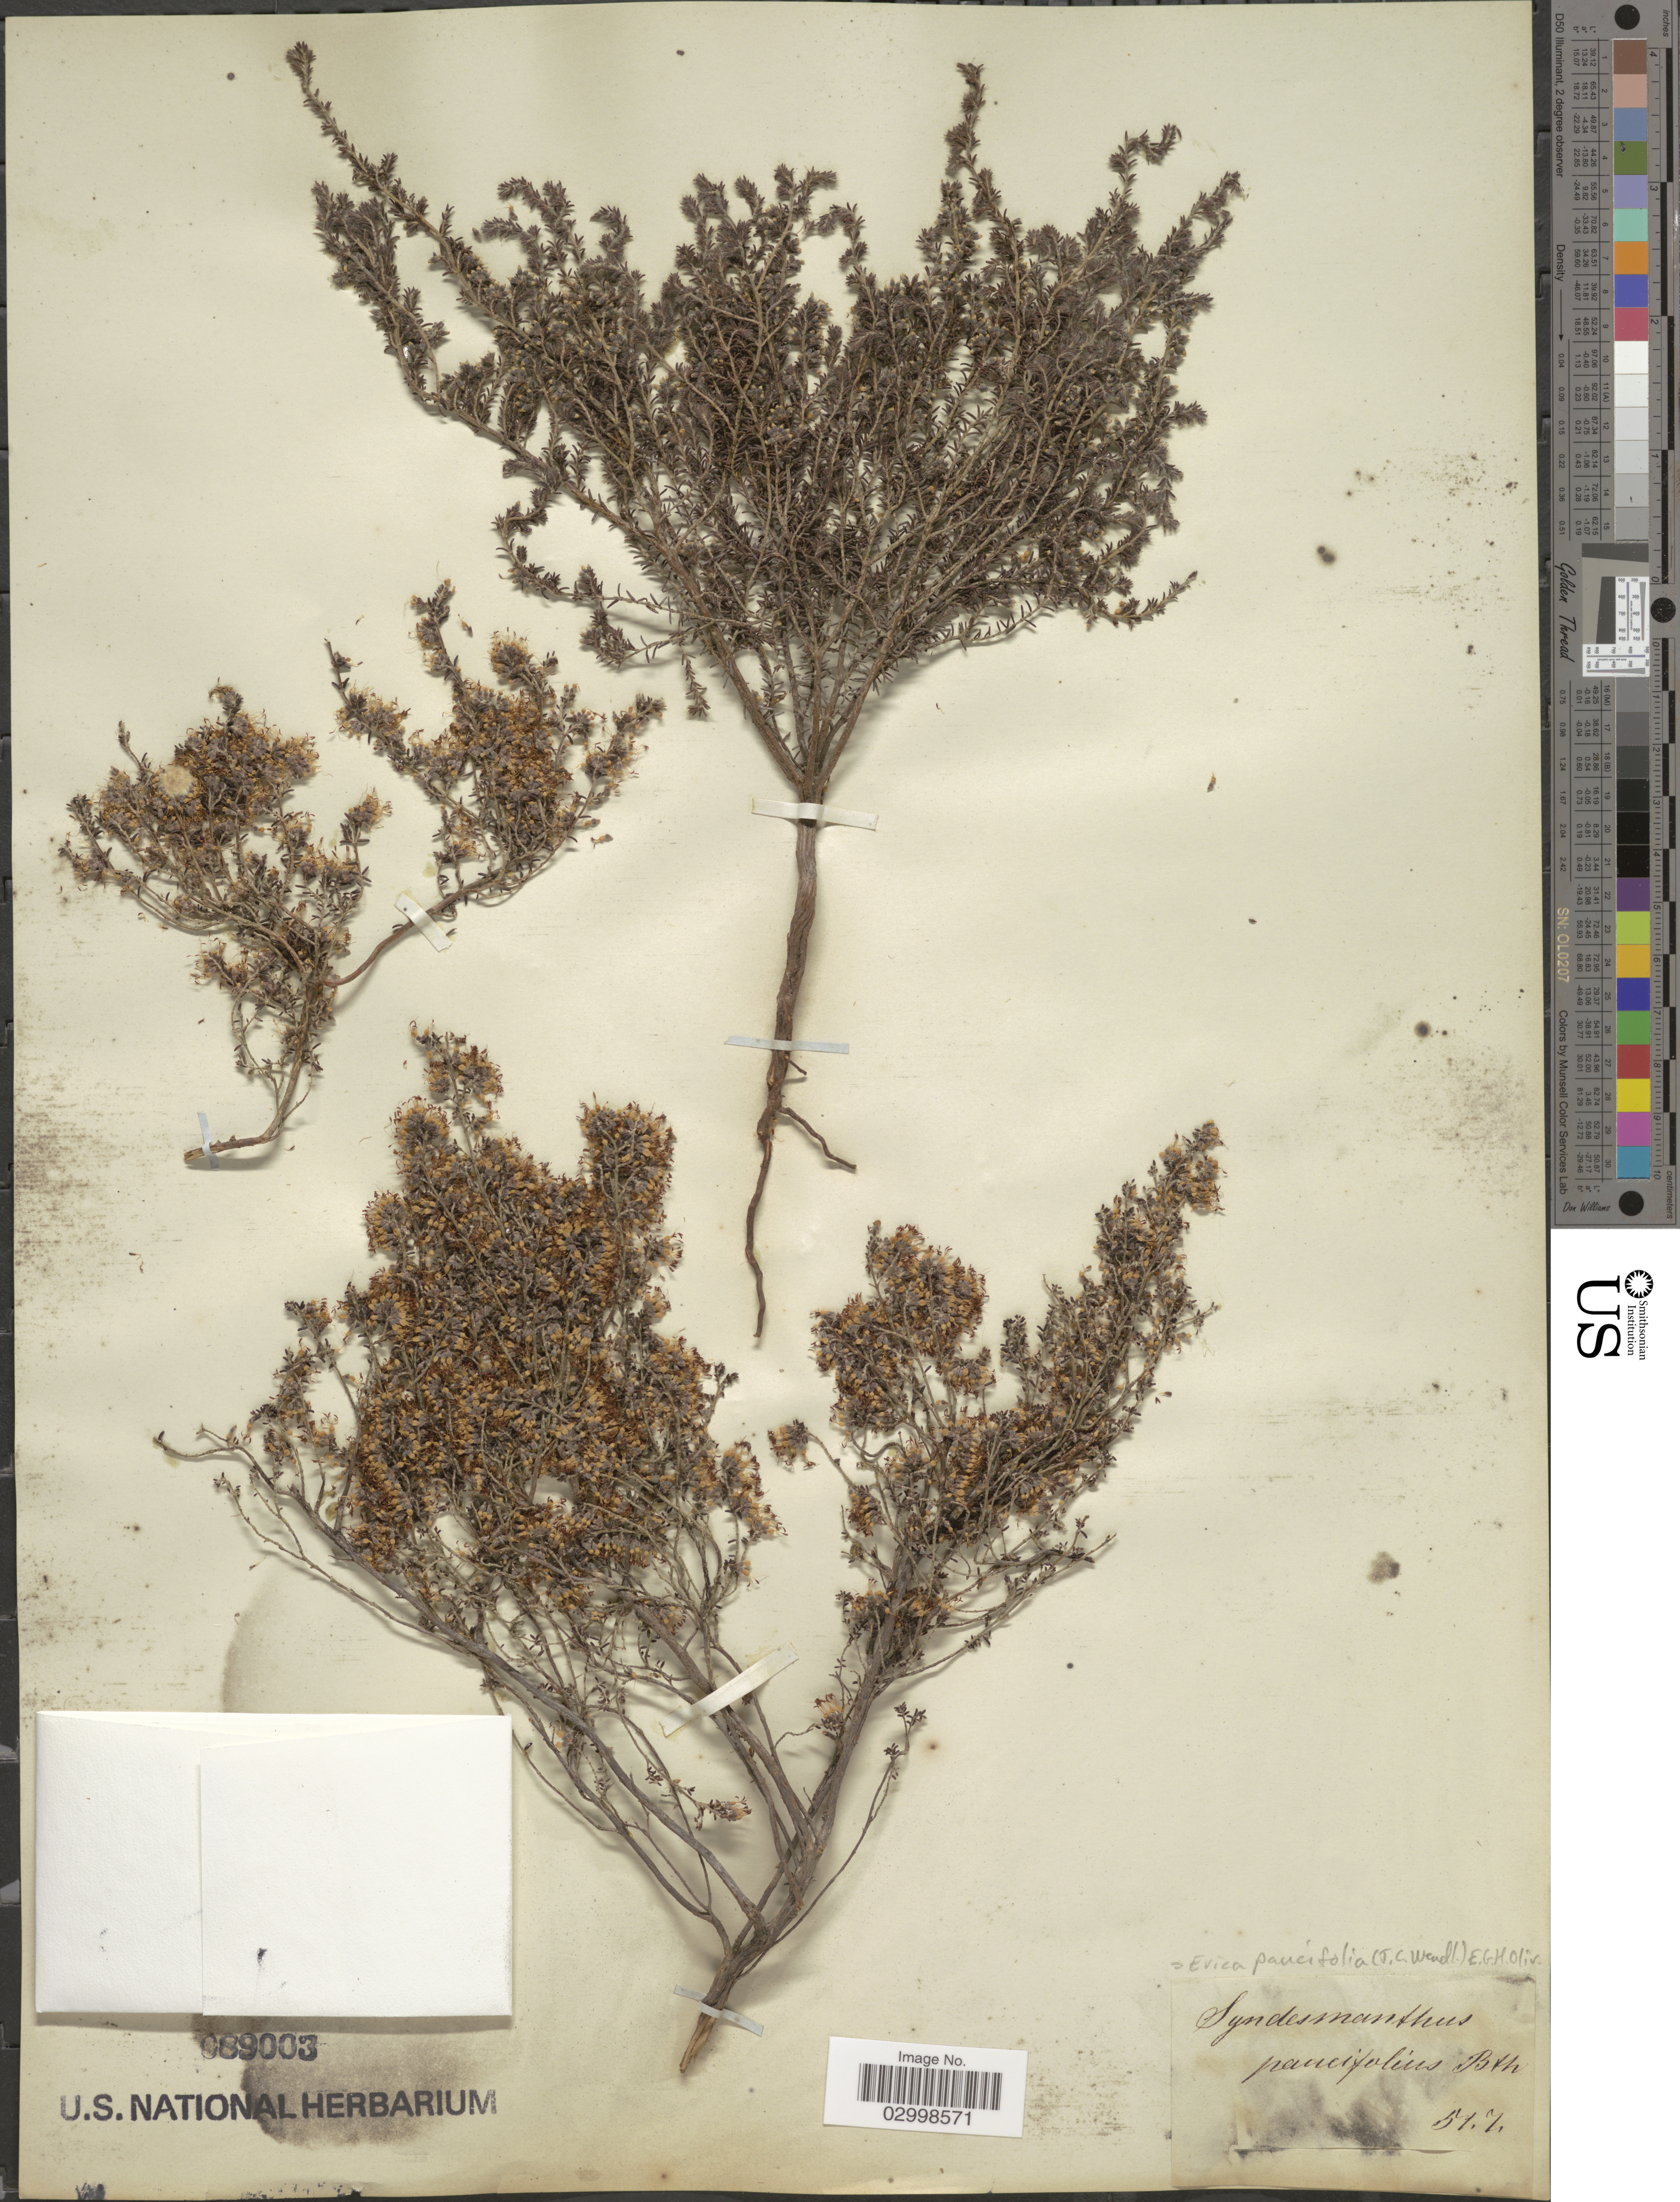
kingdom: Plantae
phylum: Tracheophyta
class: Magnoliopsida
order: Ericales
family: Ericaceae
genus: Erica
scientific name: Erica paucifolia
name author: (J.C. Wendl.) E.G.H. Oliv.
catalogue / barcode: US 89003